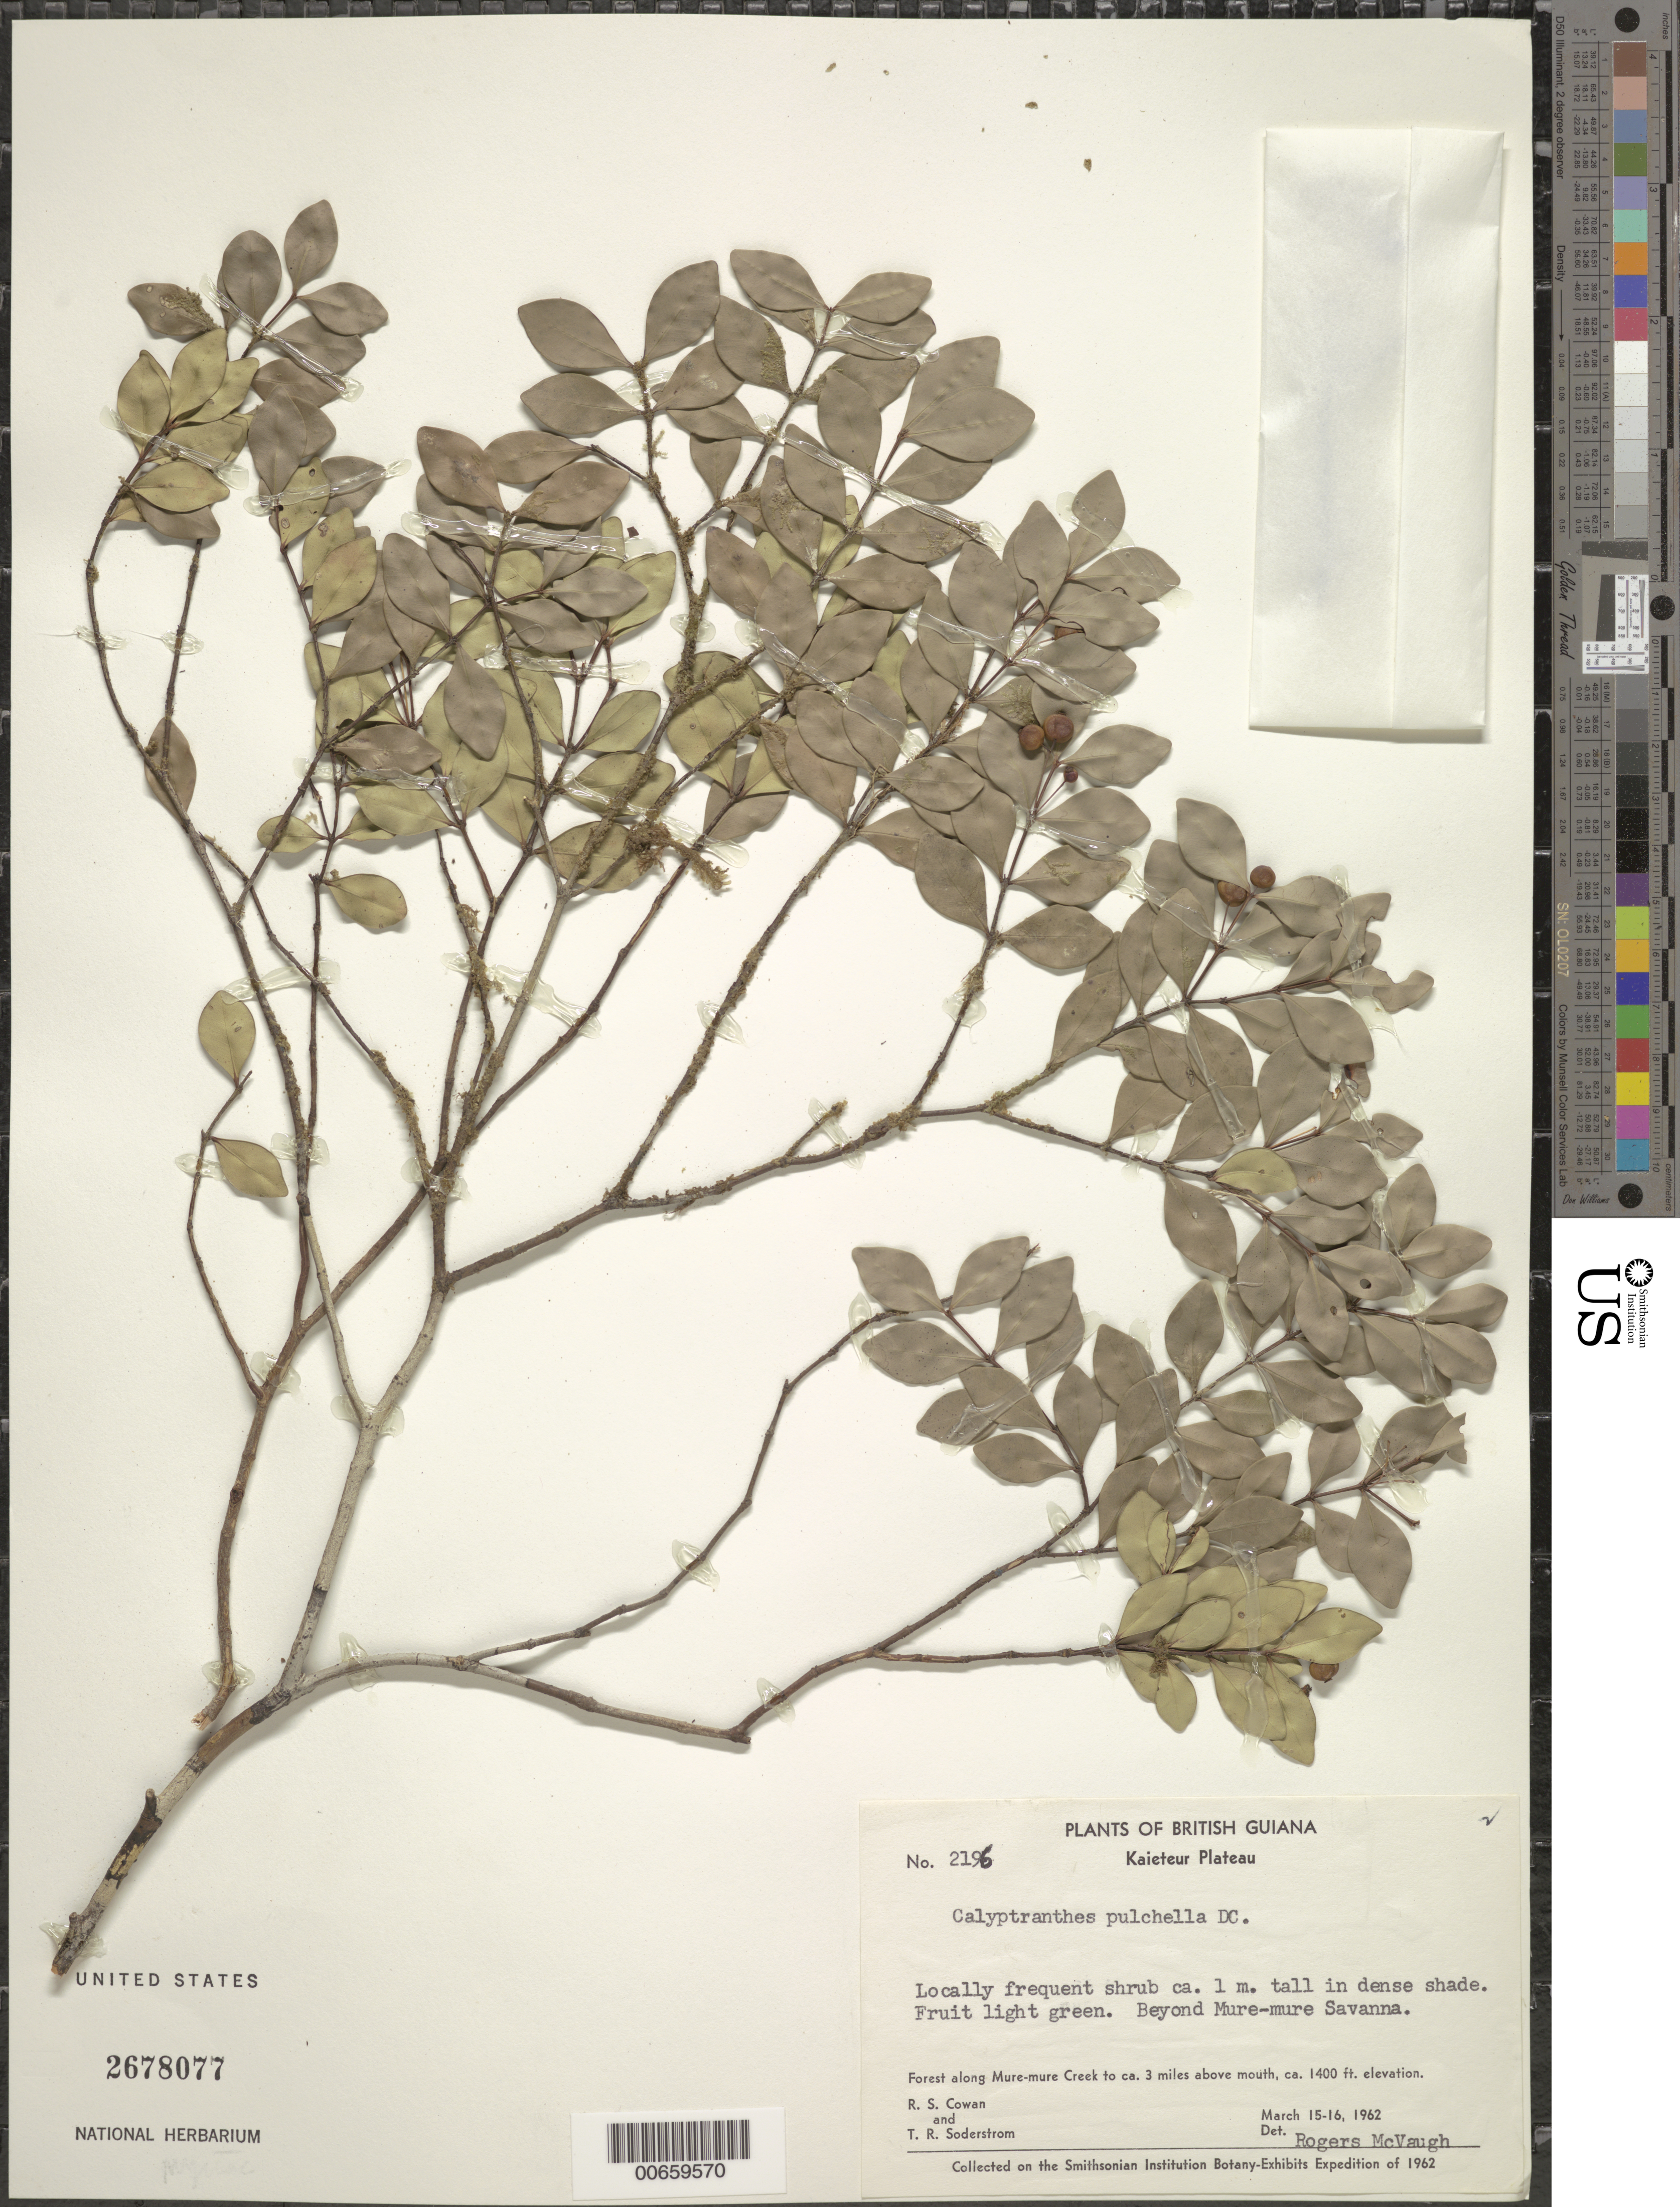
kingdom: Plantae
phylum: Tracheophyta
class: Magnoliopsida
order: Myrtales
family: Myrtaceae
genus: Myrcia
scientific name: Myrcia pulchella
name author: (DC.) A.R. Lourenço & E. Lucas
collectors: R. S. Cowan & T. R. Soderstrom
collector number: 2196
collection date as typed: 15-Mar-62 to 16-Mar-62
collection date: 1962-03-15/1962-03-16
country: Guyana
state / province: Potaro-Siparuni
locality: Kaieteur Plateau, Mure-mure Creek to ca. 3 mi. above mouth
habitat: Dense shade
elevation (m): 427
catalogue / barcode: US 2678077